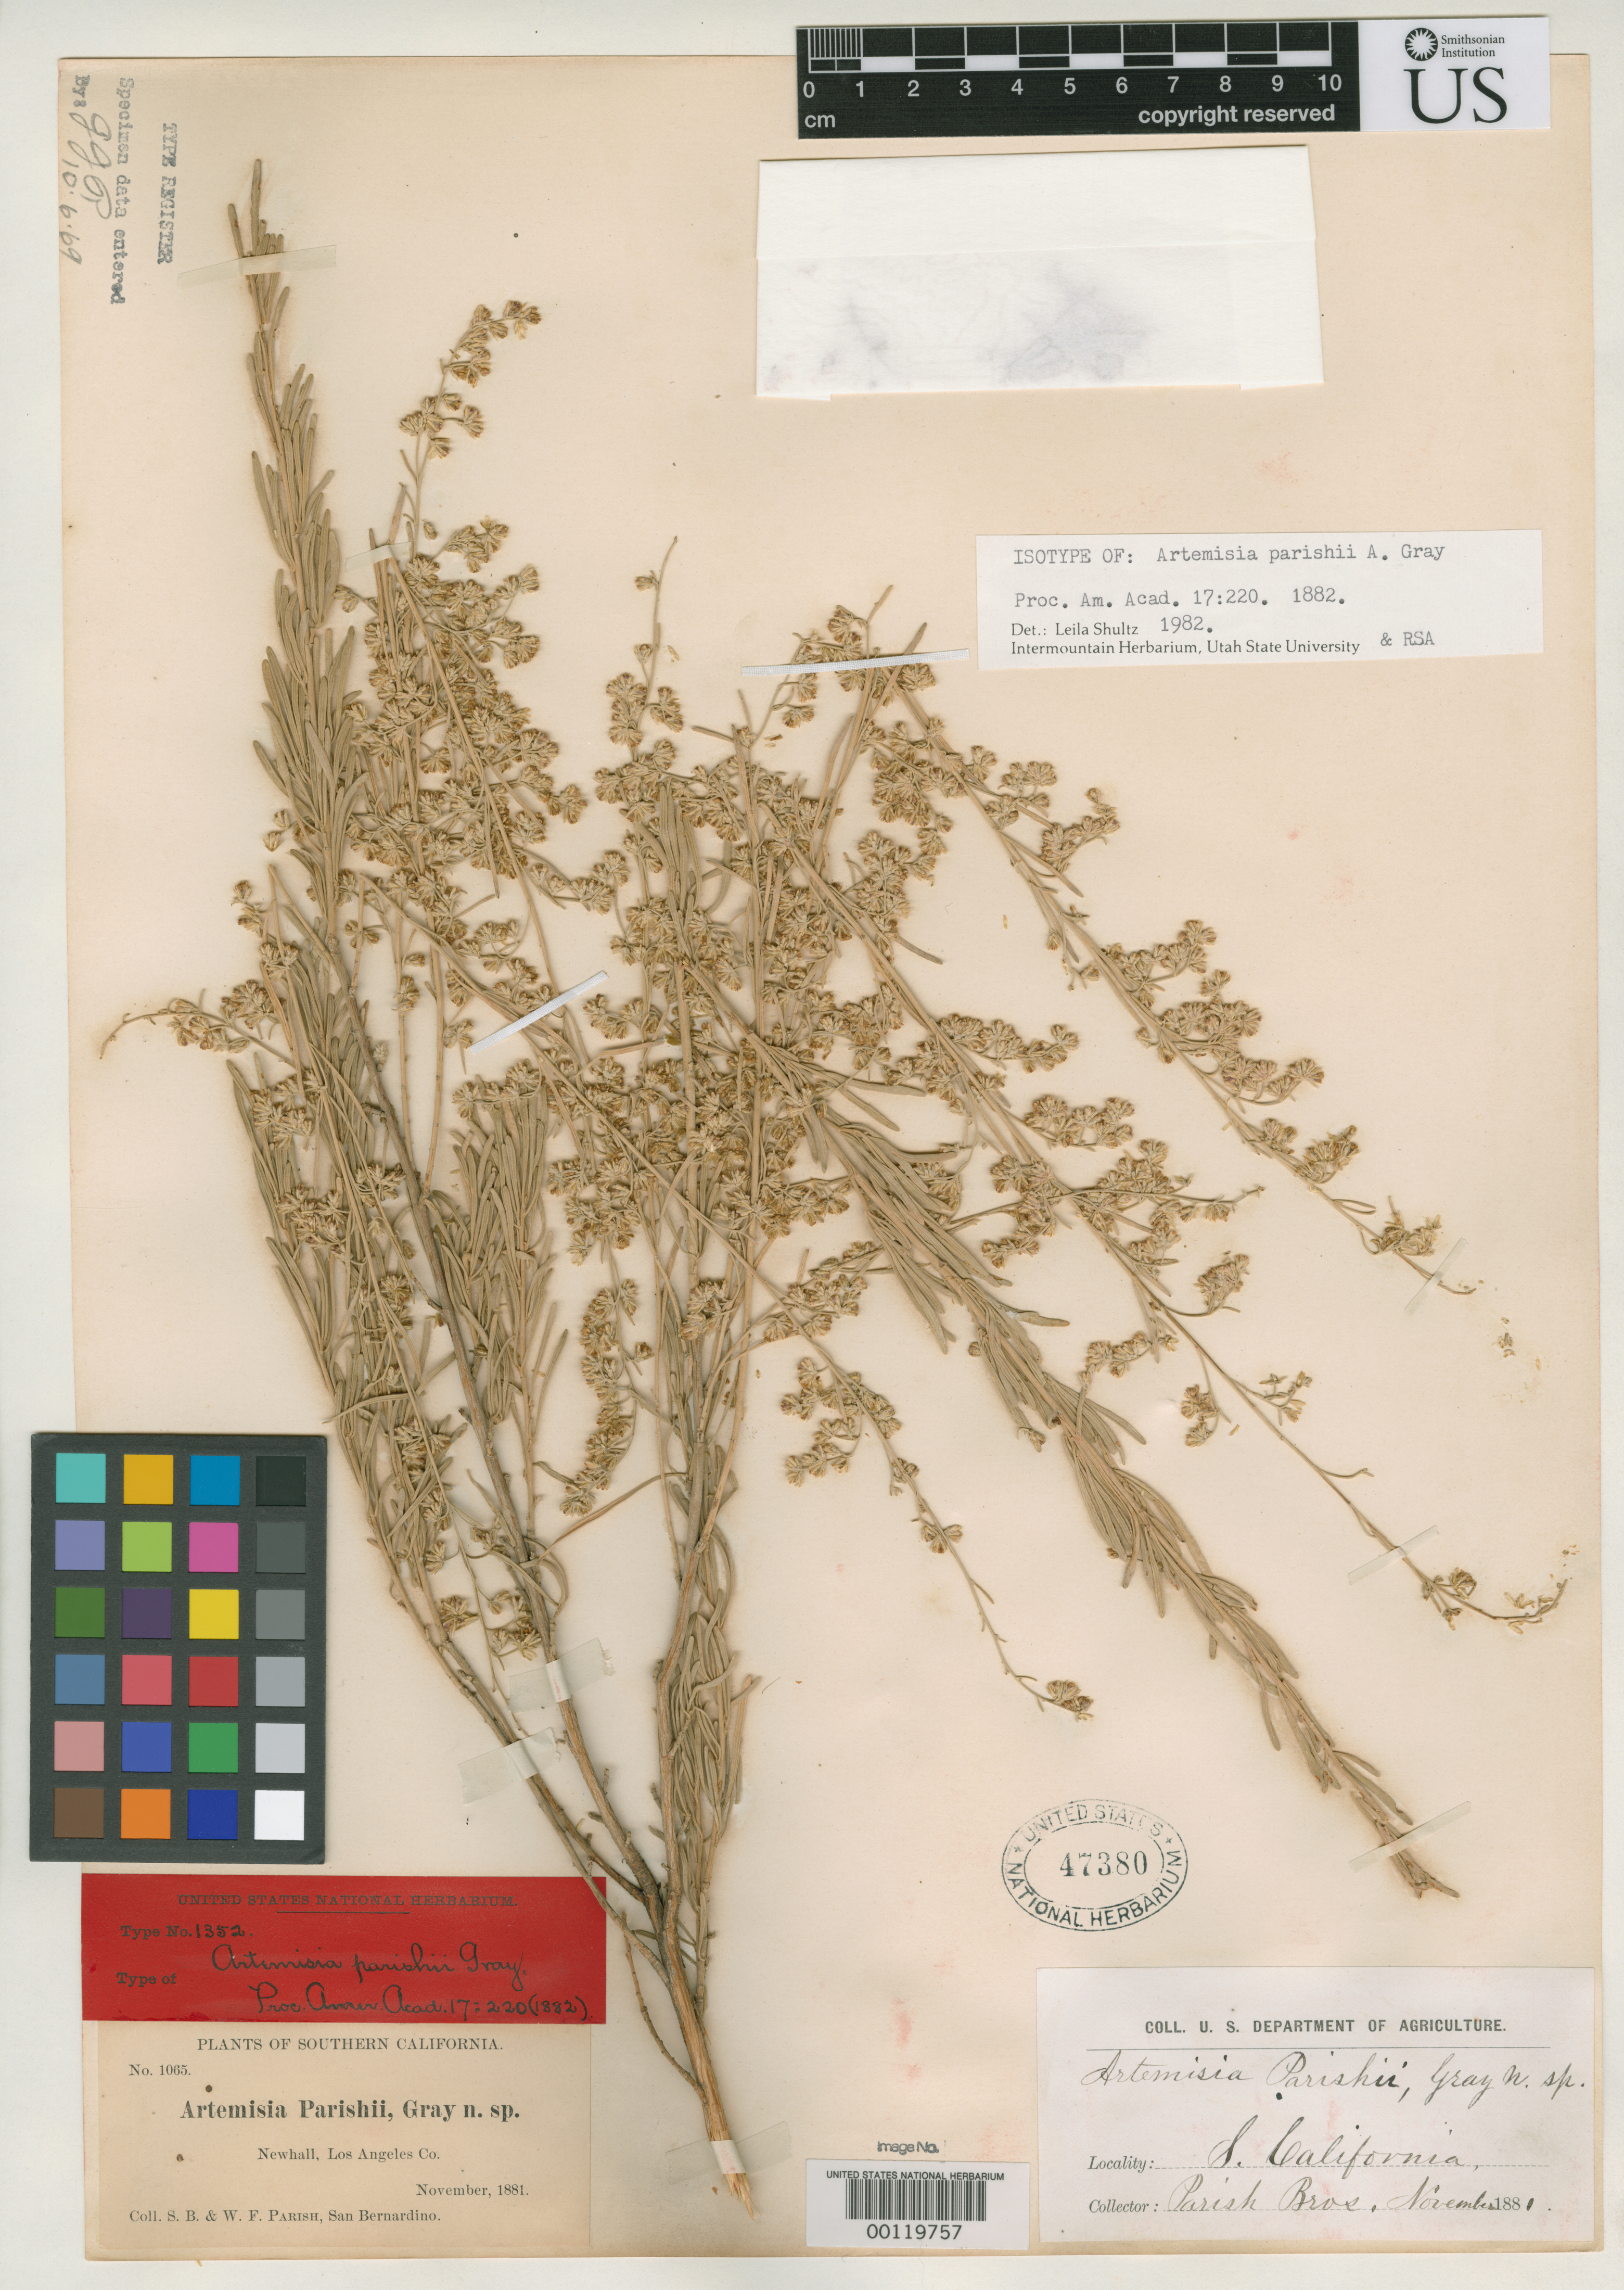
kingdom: Plantae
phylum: Tracheophyta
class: Magnoliopsida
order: Asterales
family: Asteraceae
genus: Artemisia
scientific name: Artemisia parishii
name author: A. Gray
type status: Isotype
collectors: S. B. Parish & W. F. Parish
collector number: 1065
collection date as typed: Oct 1881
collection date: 1881-10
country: United States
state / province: California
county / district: Los Angeles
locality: Newhall.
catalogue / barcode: US 47380